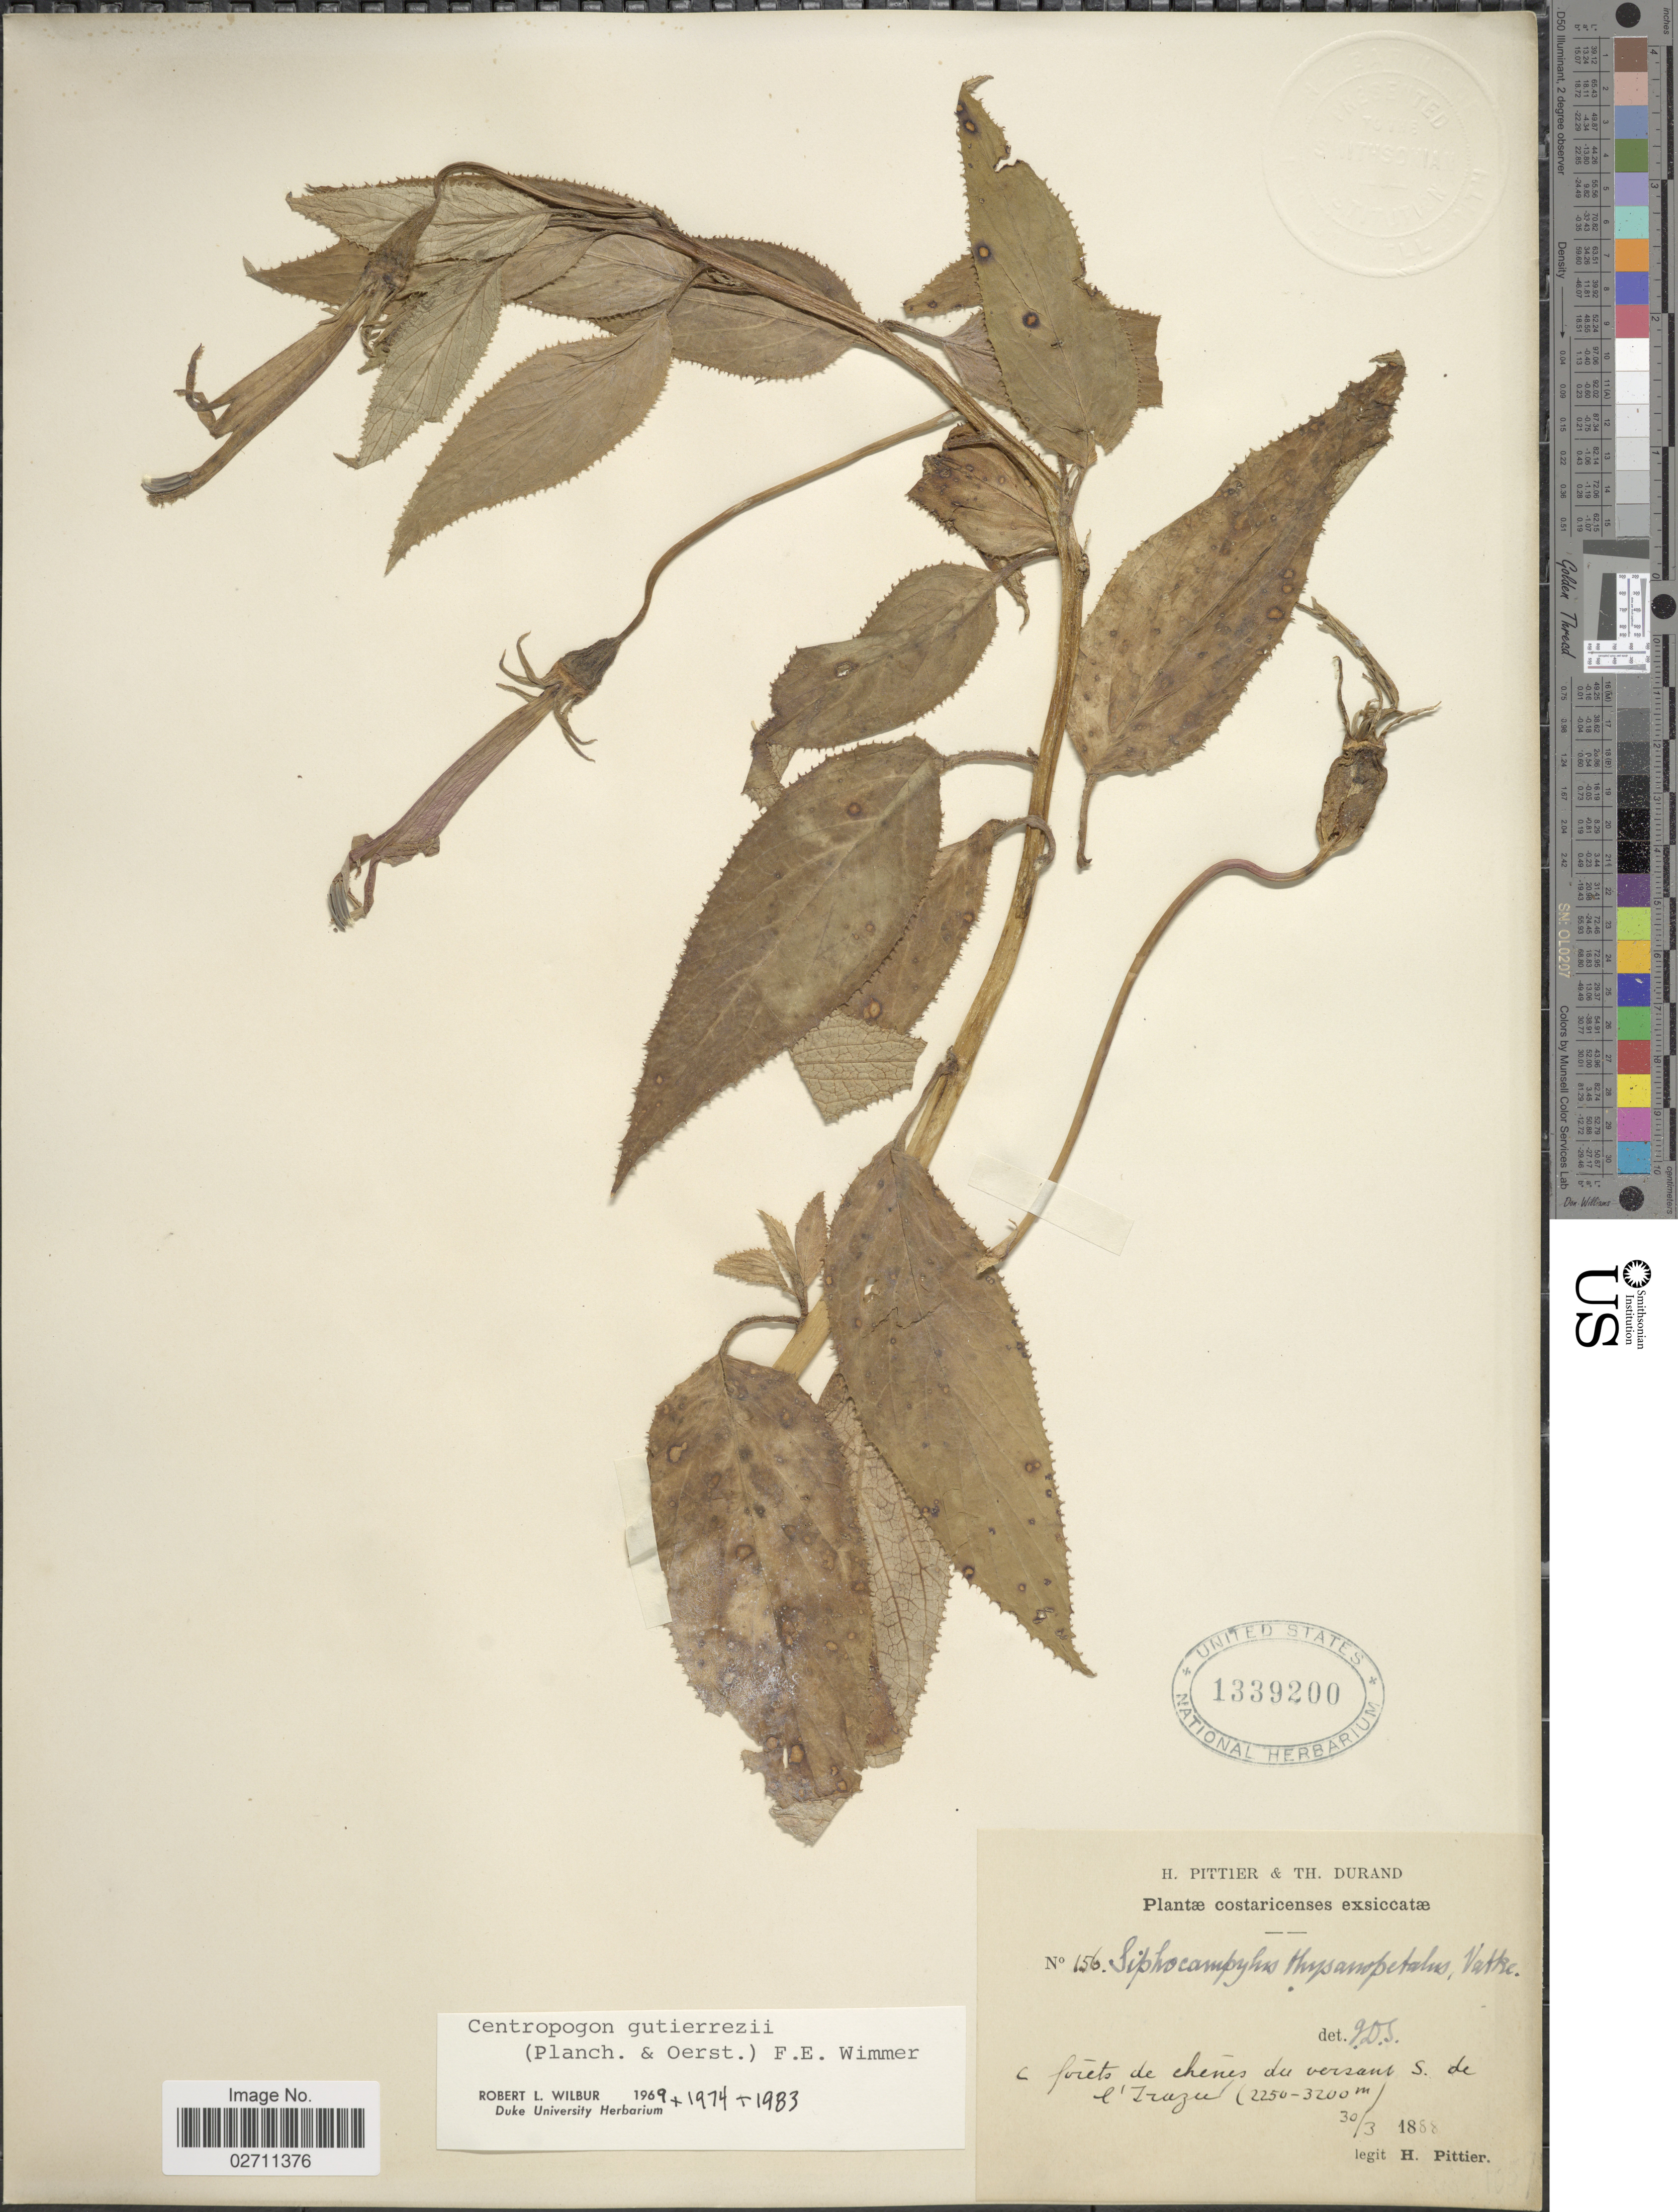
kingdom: Plantae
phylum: Tracheophyta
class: Magnoliopsida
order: Asterales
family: Campanulaceae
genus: Centropogon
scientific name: Centropogon gutierrezii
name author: (Planch. & Oerst.) E. Wimm.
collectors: H. F. Pittier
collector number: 156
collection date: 1888-03-30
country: Costa Rica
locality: Forets de chenes du versant S. de l'Irazu,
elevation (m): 2250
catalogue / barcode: US 1339200